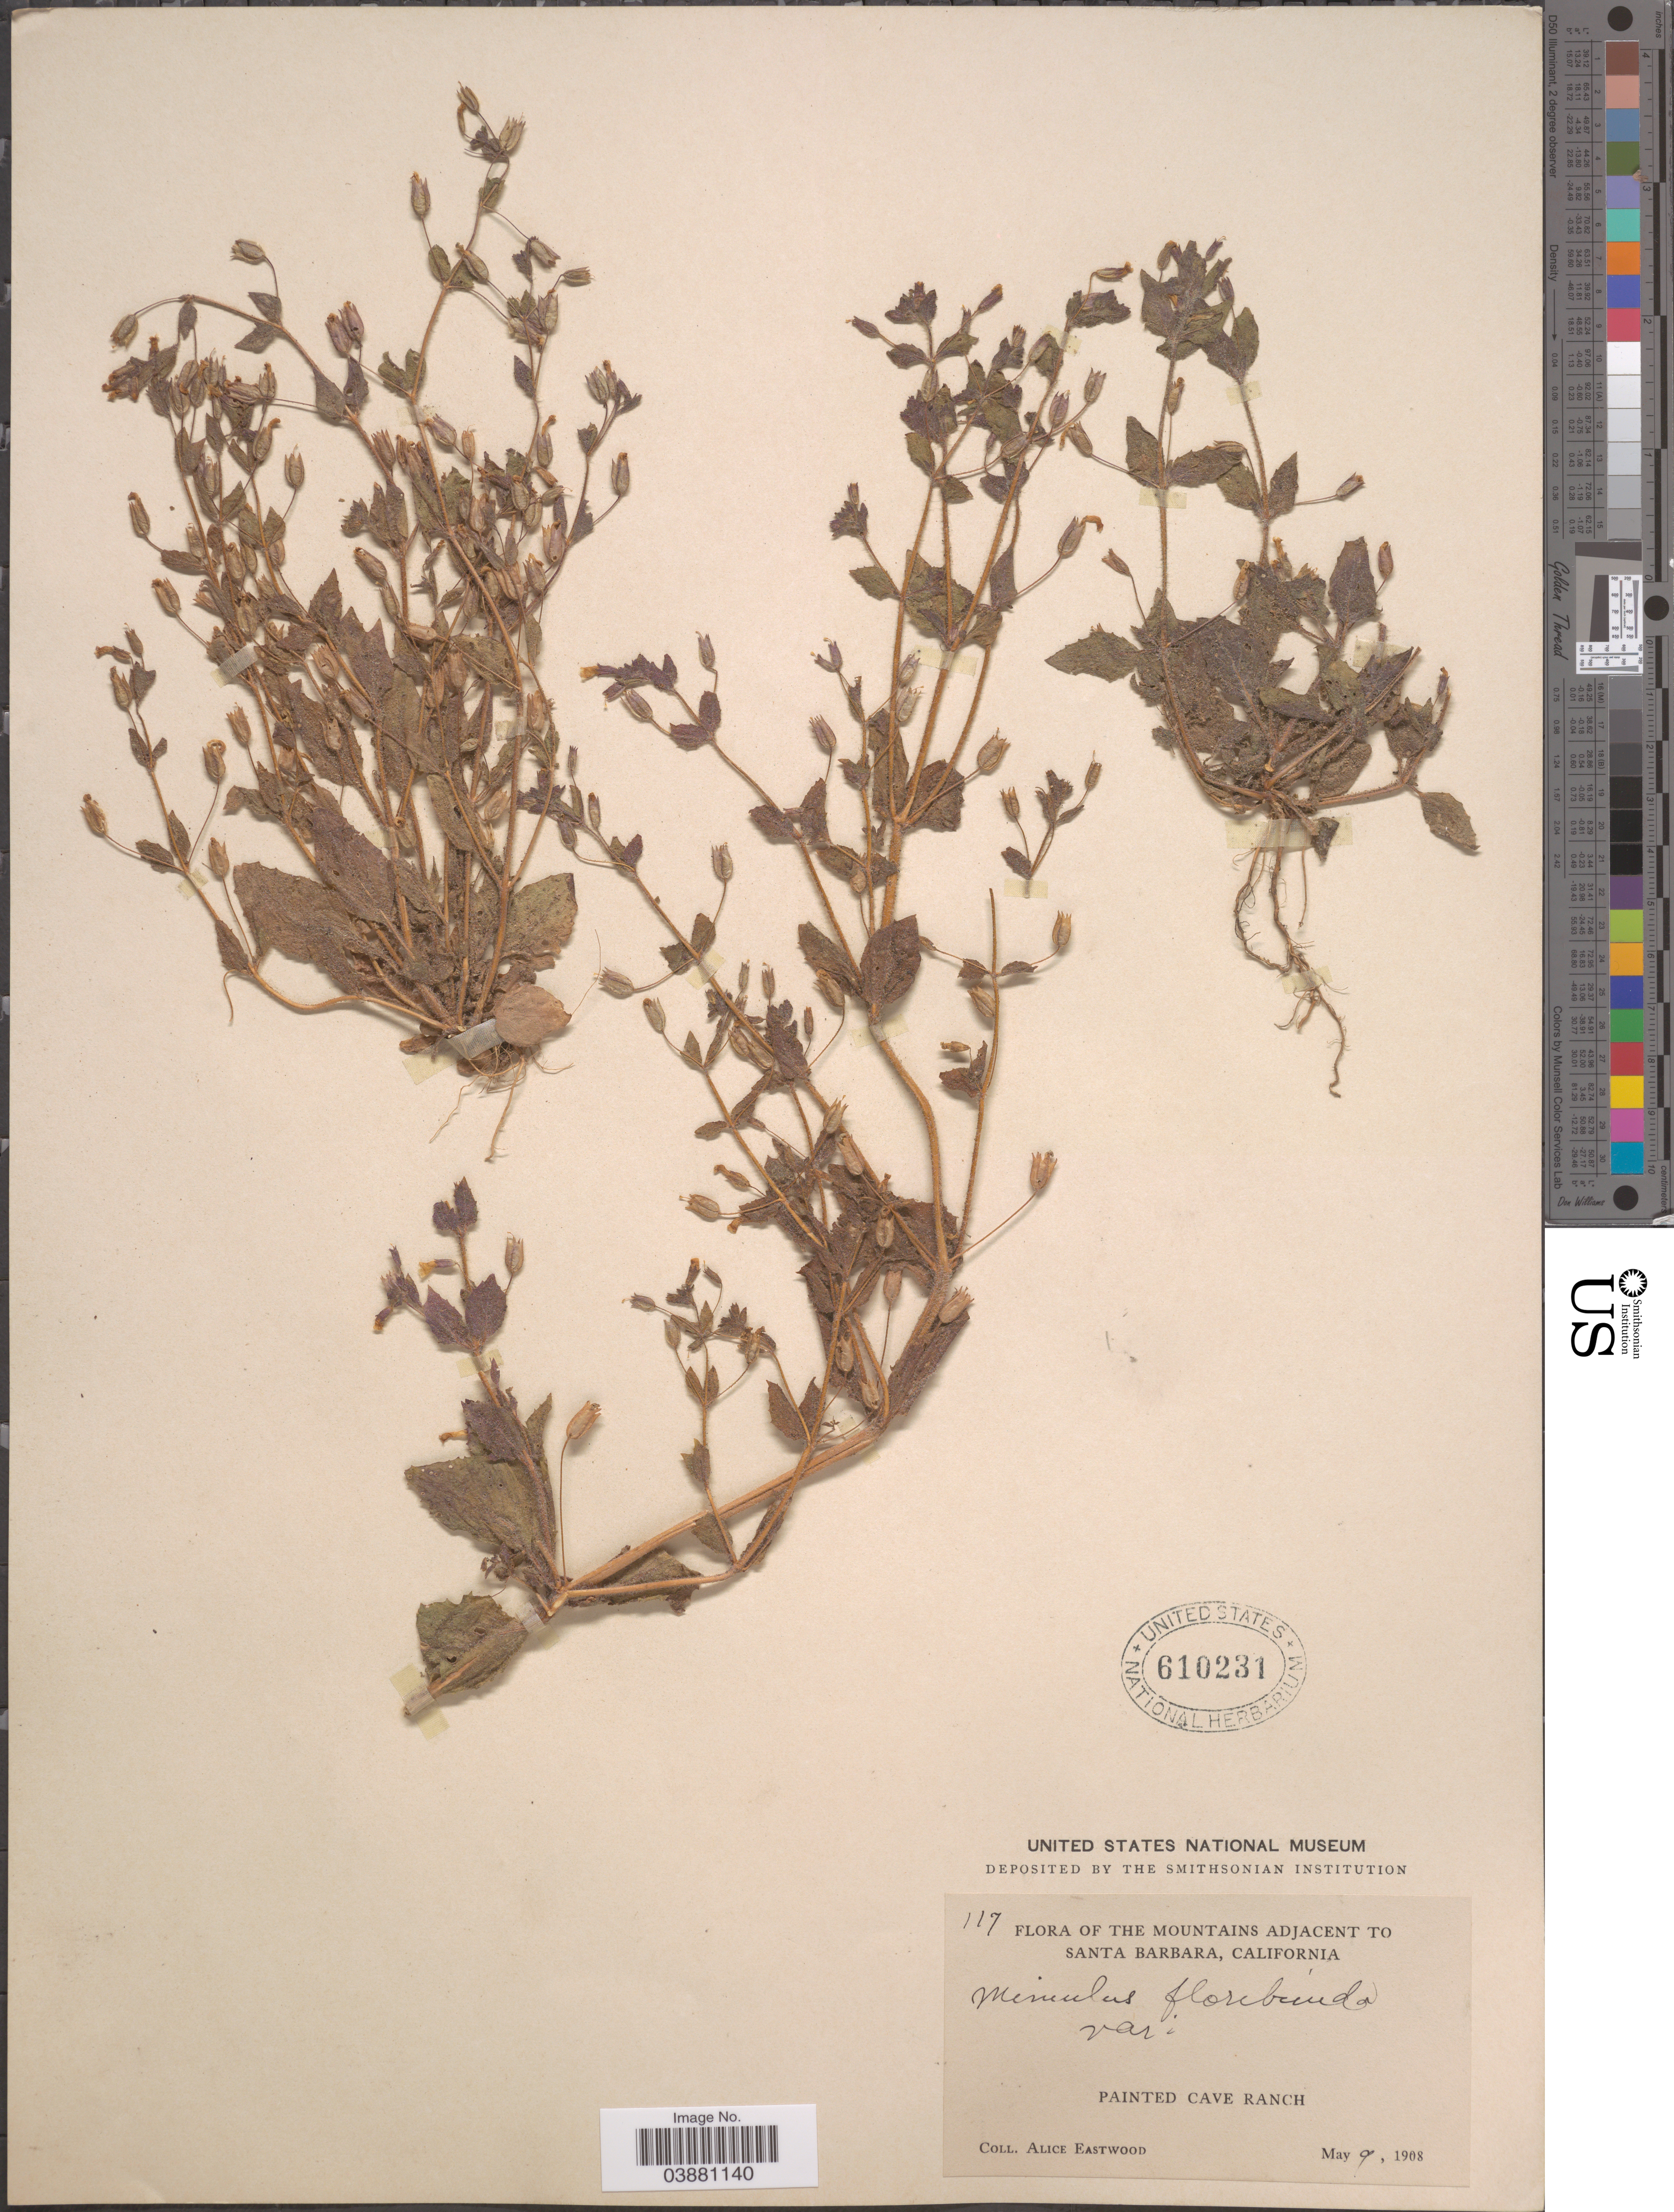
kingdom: Plantae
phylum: Tracheophyta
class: Magnoliopsida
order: Lamiales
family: Phrymaceae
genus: Mimulus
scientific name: Mimulus floribundus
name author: Douglas ex Lindl.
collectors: A. Eastwood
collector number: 117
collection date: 1908-05-09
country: United States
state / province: California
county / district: Santa Barbara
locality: The Mountains adjacent to Santa Barbara. Painted Cave Ranch.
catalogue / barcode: US 610231